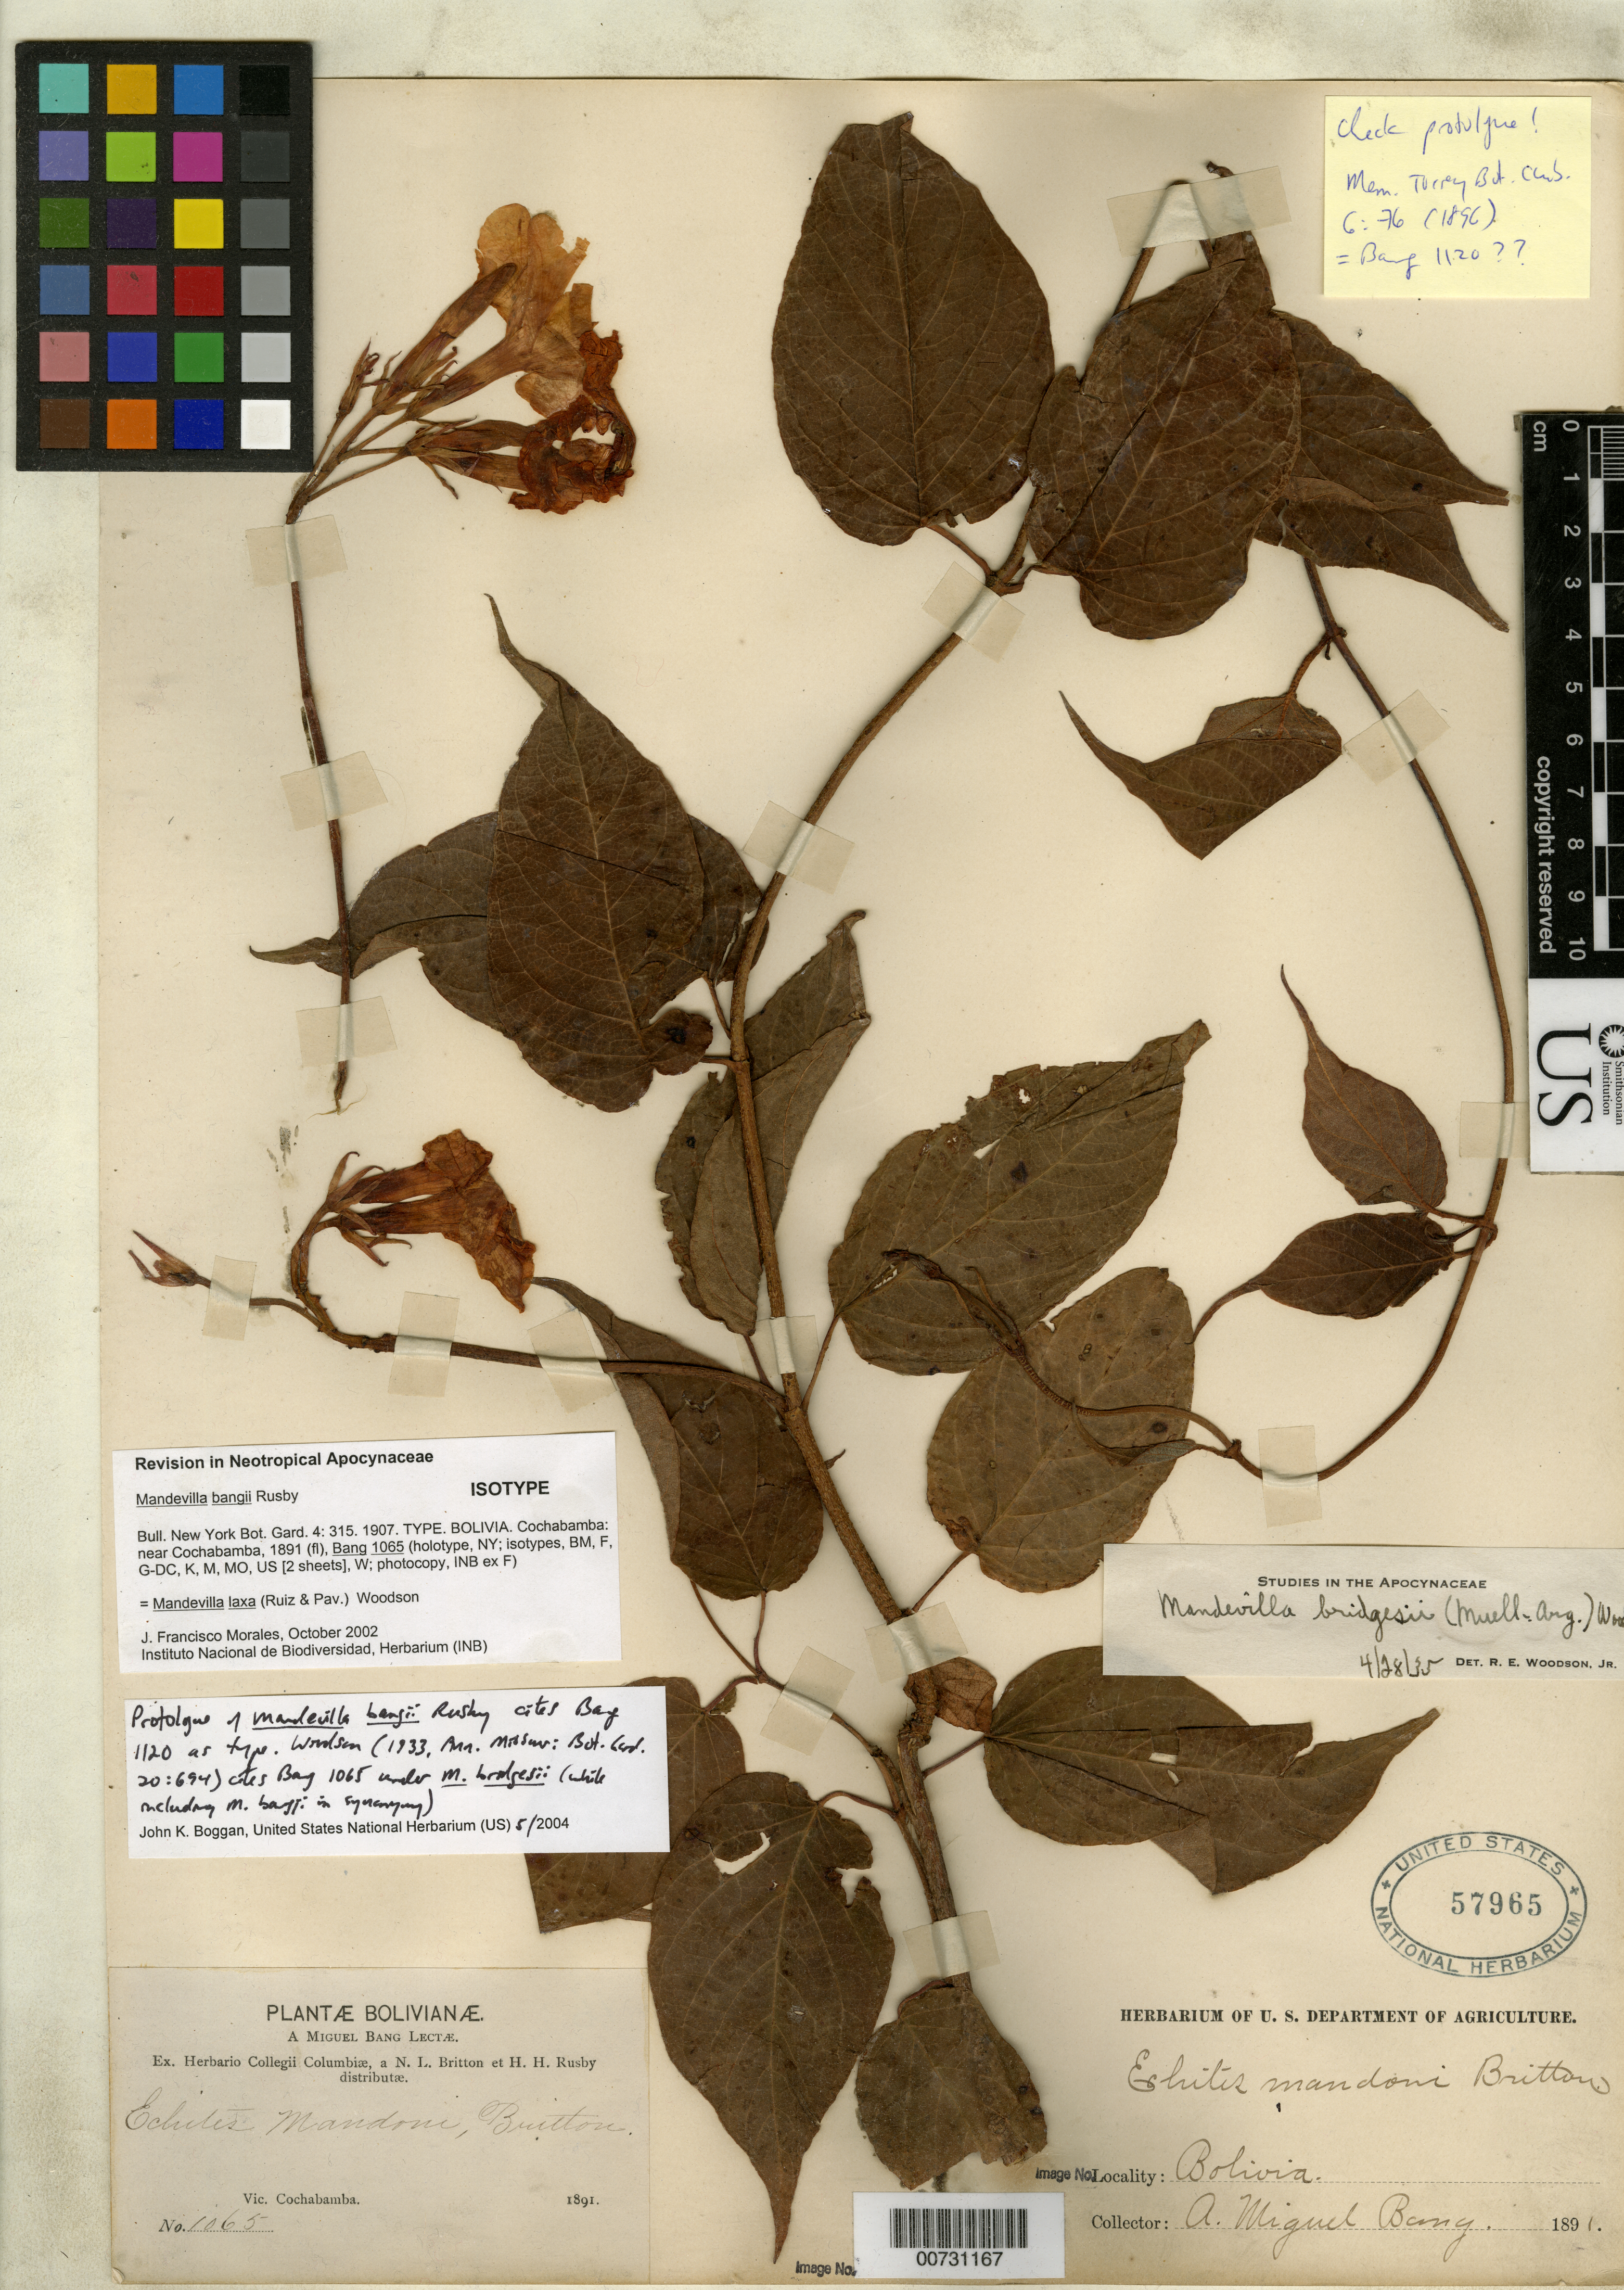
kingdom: Plantae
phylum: Tracheophyta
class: Magnoliopsida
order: Gentianales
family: Apocynaceae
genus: Mandevilla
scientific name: Mandevilla bangii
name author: Rusby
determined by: Morales, J. F.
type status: Possible Isotype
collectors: M. Bang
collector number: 1065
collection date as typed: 1891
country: Bolivia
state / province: Cochabamba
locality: Vic. Cochabamba.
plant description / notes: US sheet cited 1933 by Woodson, Ann. Missouri Bot. Gard. 20: 693 (as M. bridgesii, with M. bangii in synonymy).; Annotated as isotype of M. bangii Rusby by Morales, but protologue cites Bang 1120 as type.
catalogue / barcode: US 57965